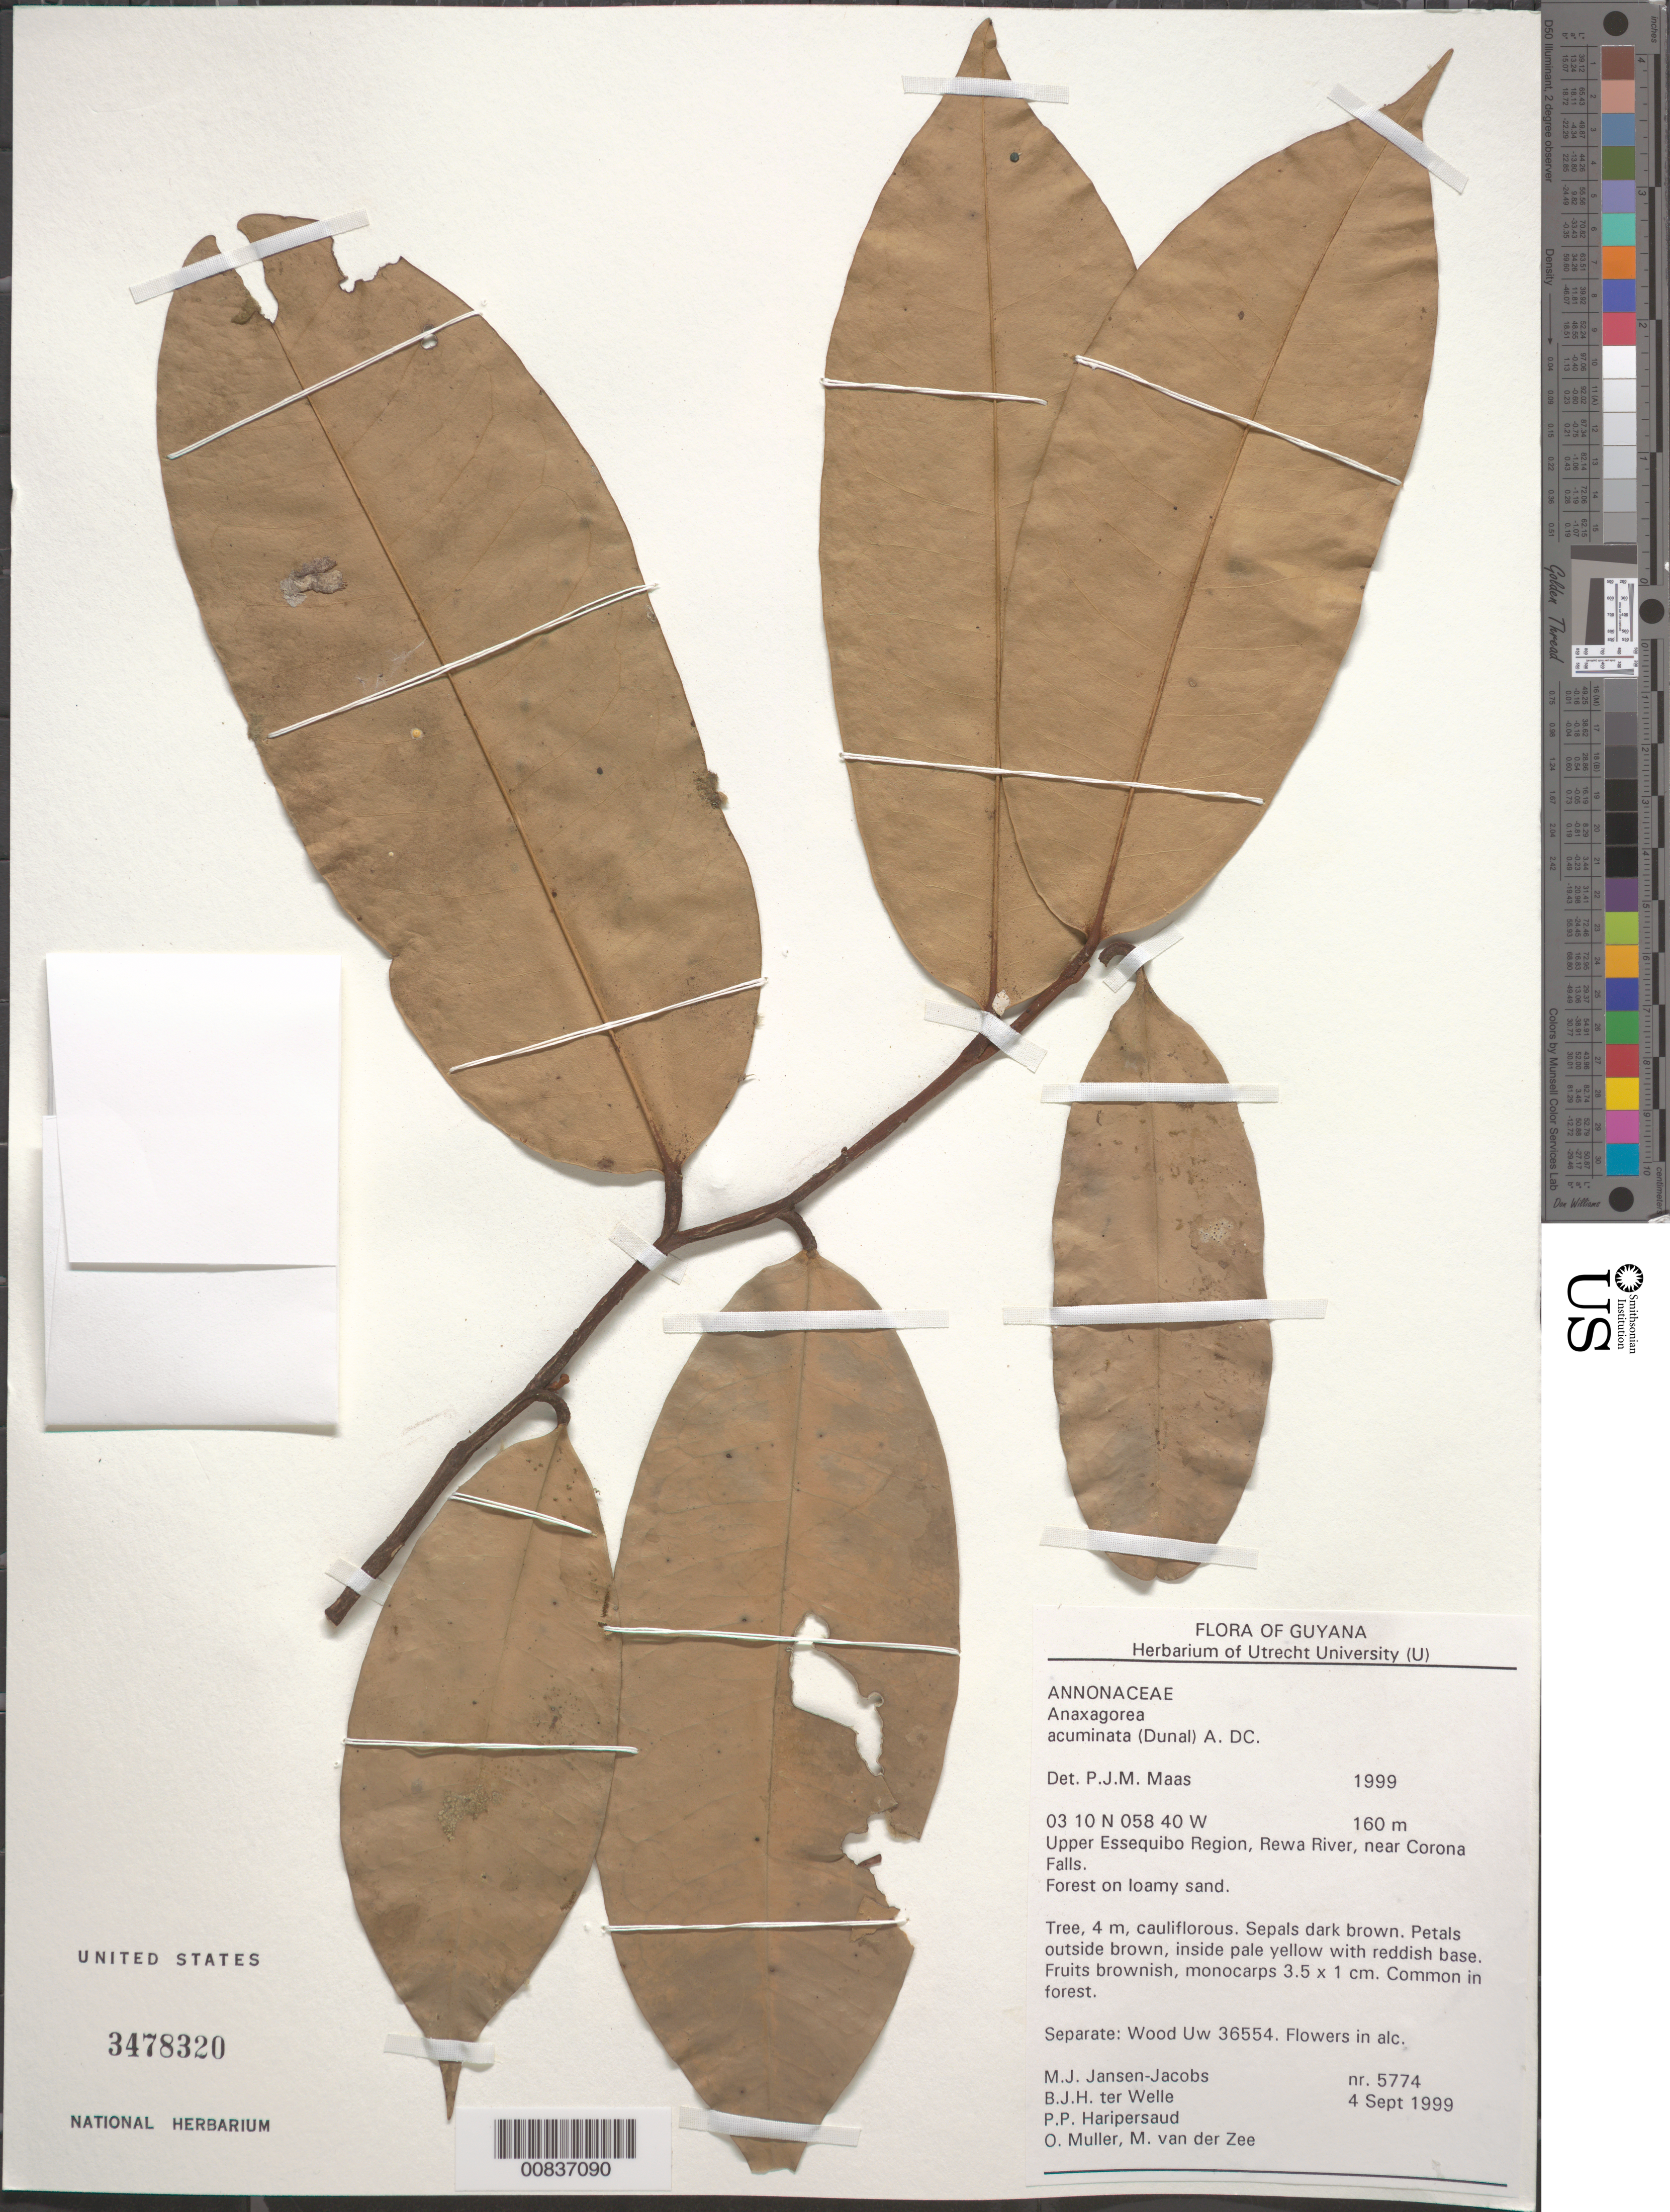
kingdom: Plantae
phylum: Tracheophyta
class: Magnoliopsida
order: Magnoliales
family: Annonaceae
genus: Anaxagorea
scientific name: Anaxagorea acuminata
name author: (Dunal) A. DC.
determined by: Maas, Paul J. M.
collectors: M. J. Jansen-Jacobs, B. Welle, P. Haripersaud, O. Muller & M. van der Zee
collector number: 5774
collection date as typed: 4-Sep-99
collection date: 1999-09-04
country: Guyana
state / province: U. Takutu-U. Essequibo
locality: Rewa River, near Corona Falls, Upper Essequibo Region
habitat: Forest on loamy sand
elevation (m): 160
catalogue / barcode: US 3478320